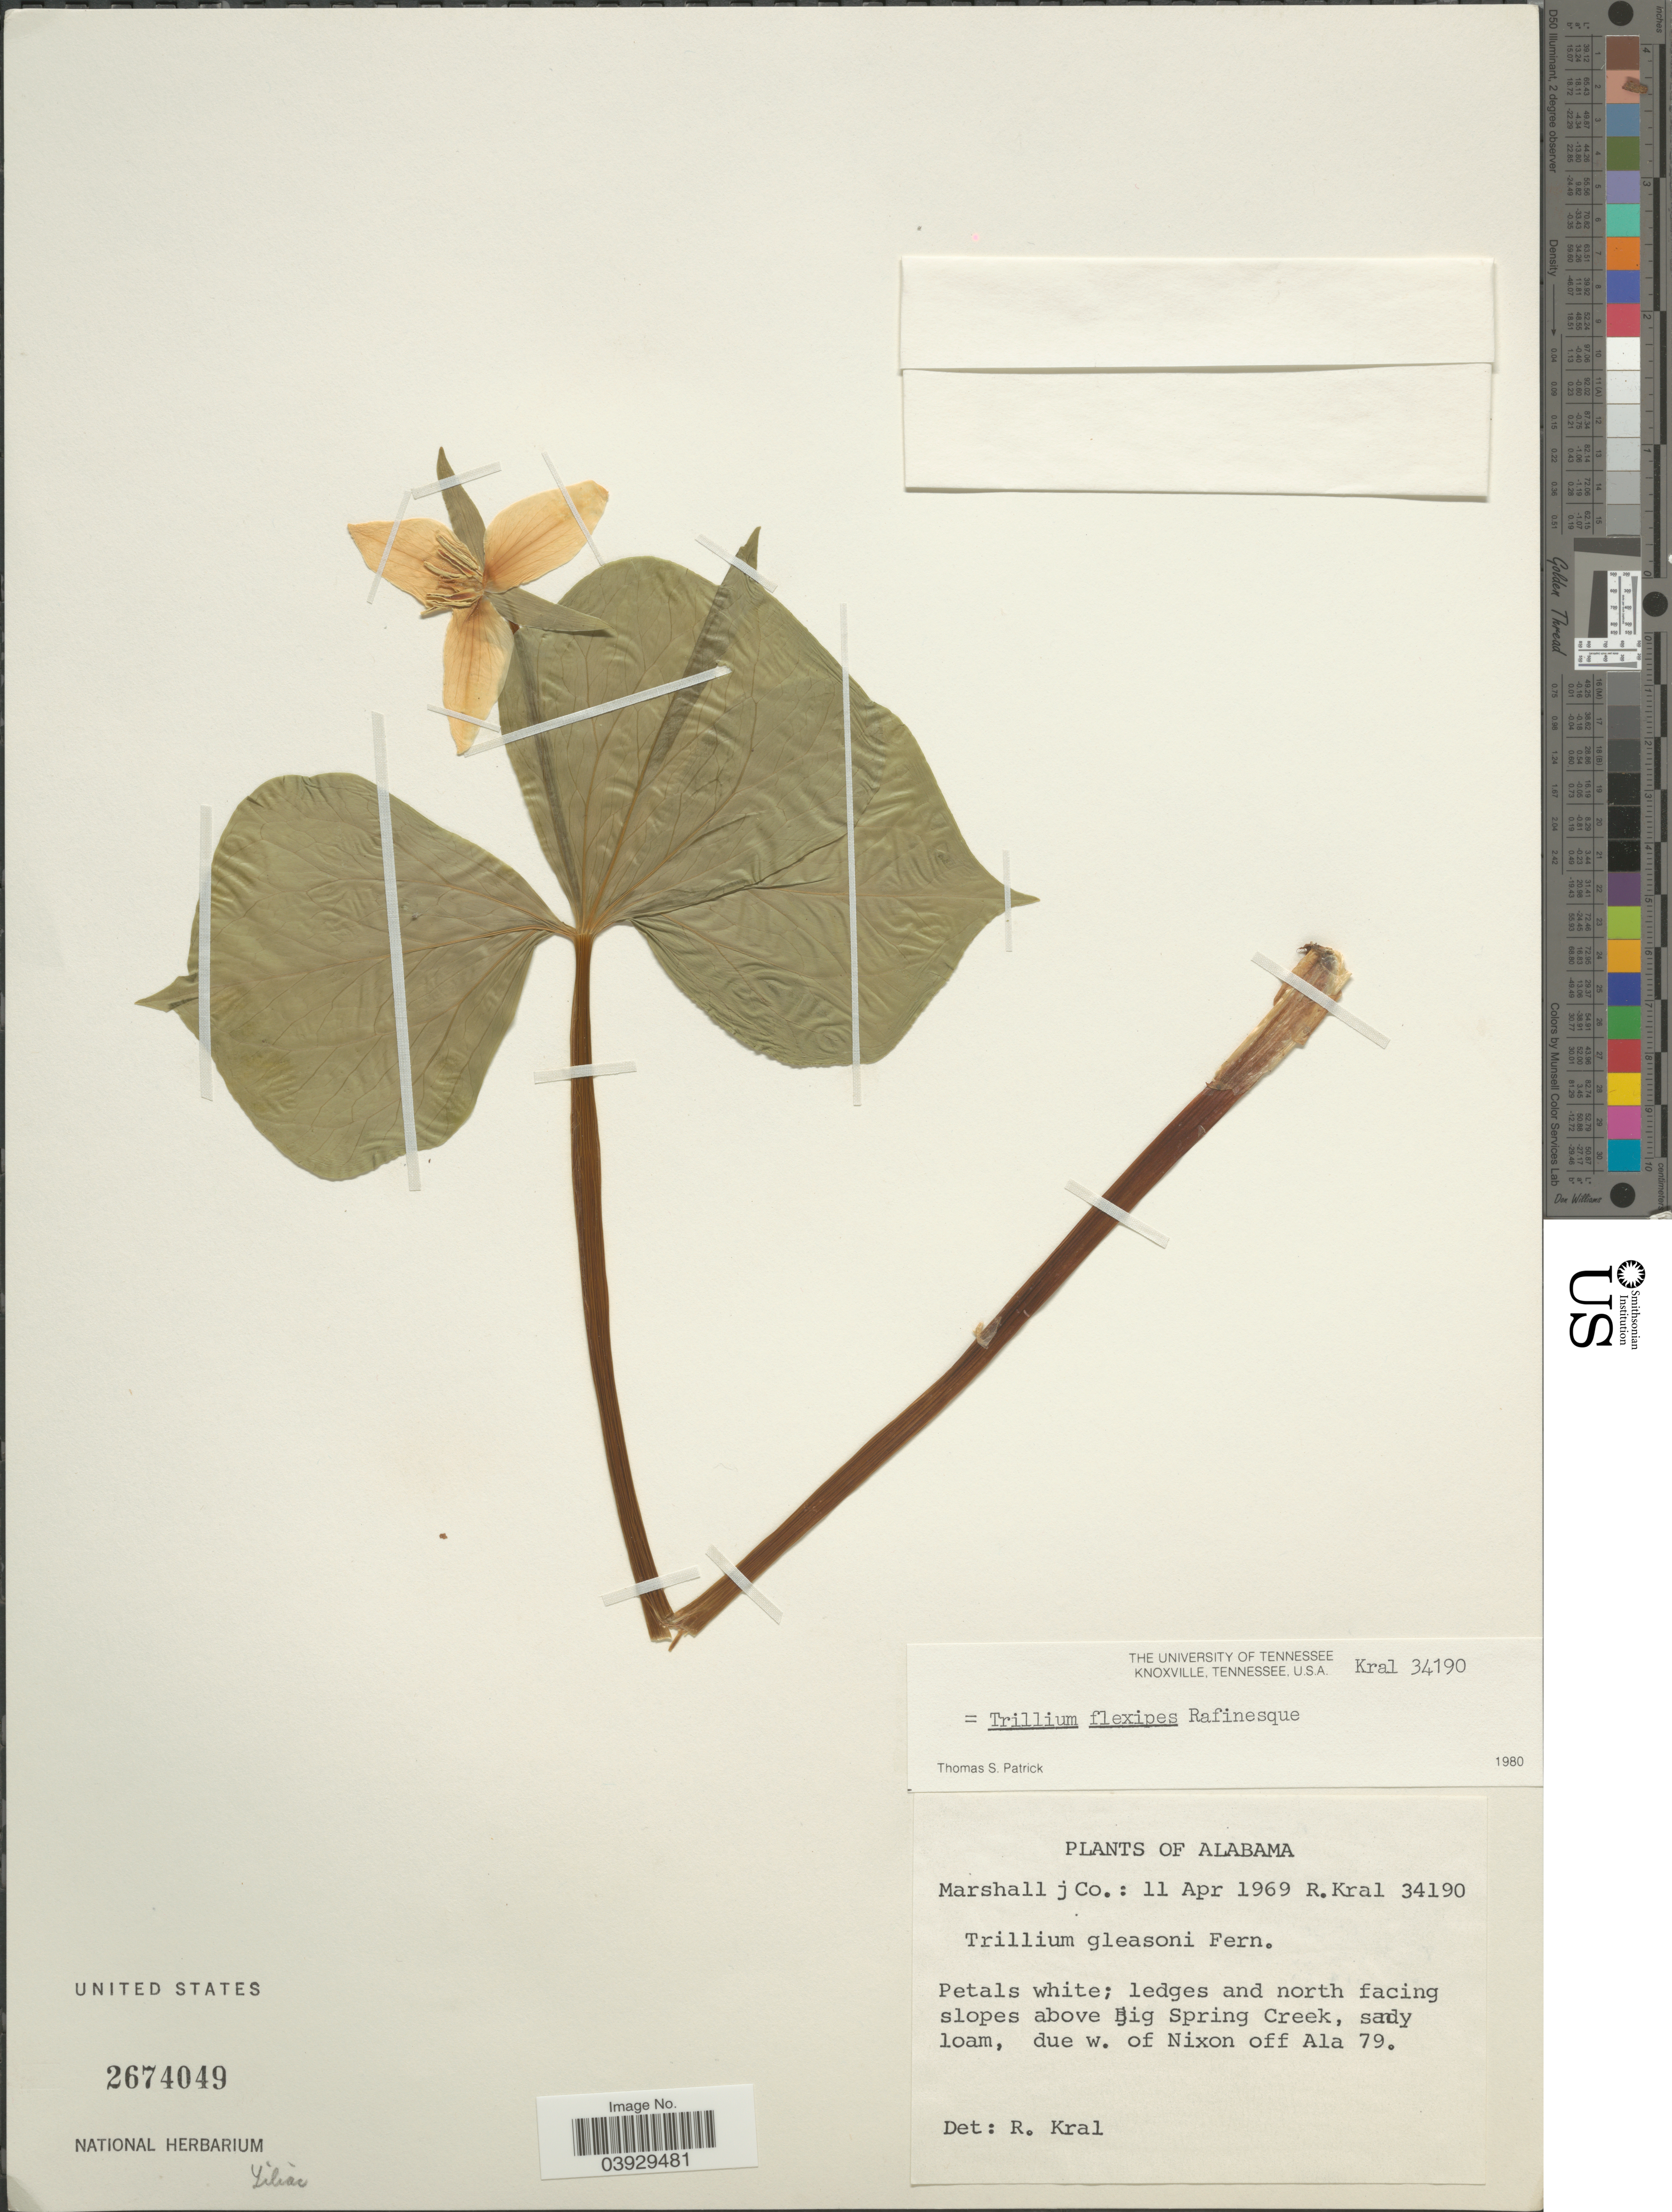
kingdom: Plantae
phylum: Tracheophyta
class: Liliopsida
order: Liliales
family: Melanthiaceae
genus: Trillium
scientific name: Trillium flexipes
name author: Raf.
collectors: R. Kral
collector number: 34190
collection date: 1969-04-11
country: United States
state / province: Alabama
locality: Marshall j Co. Ledges and north facing slopes above Big Spring Creek, sandy loam, due w. of Nixon off Ala 79.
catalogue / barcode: US 2674049